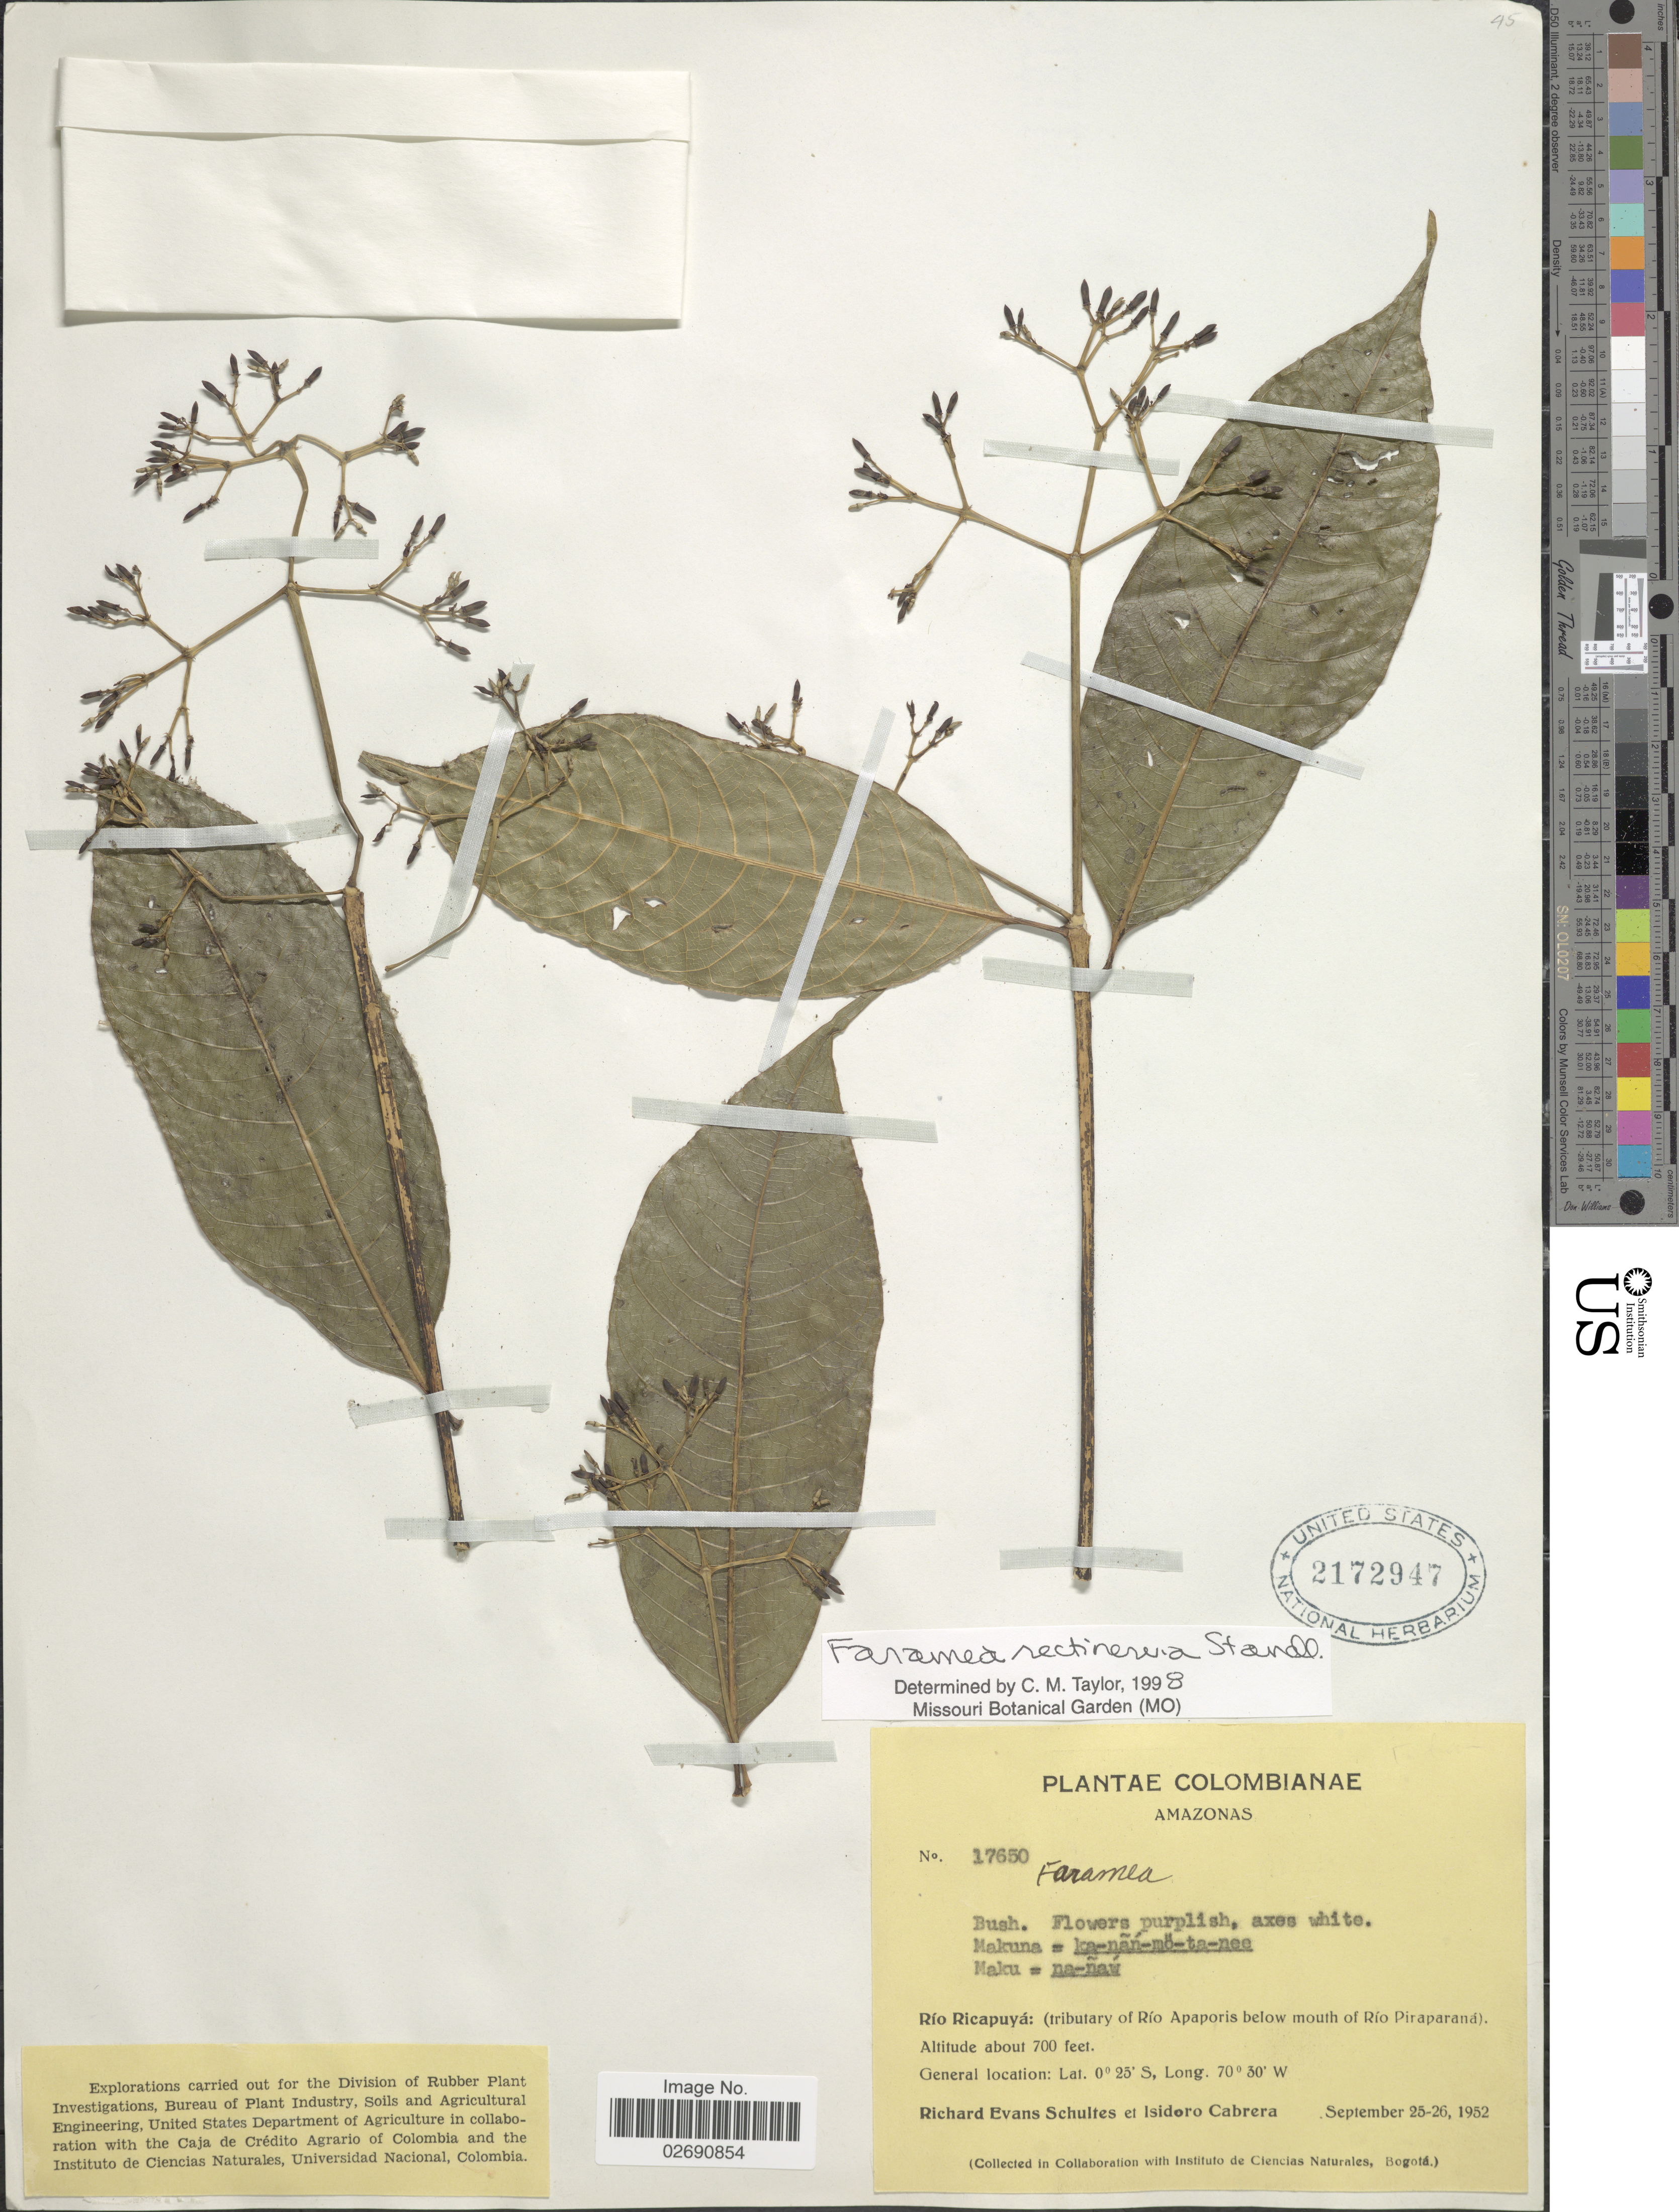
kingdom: Plantae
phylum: Tracheophyta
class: Magnoliopsida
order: Gentianales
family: Rubiaceae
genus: Faramea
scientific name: Faramea rectinervia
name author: Standl.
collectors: R. E. Schultes & I. Cabrera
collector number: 17650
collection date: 1952-09-25/1952-09-26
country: Colombia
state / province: Amazônas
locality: Rio Ricapuya: (tributary of Rio Apaporis below mouth of Rio Piraparana)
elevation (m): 213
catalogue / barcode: US 2172947